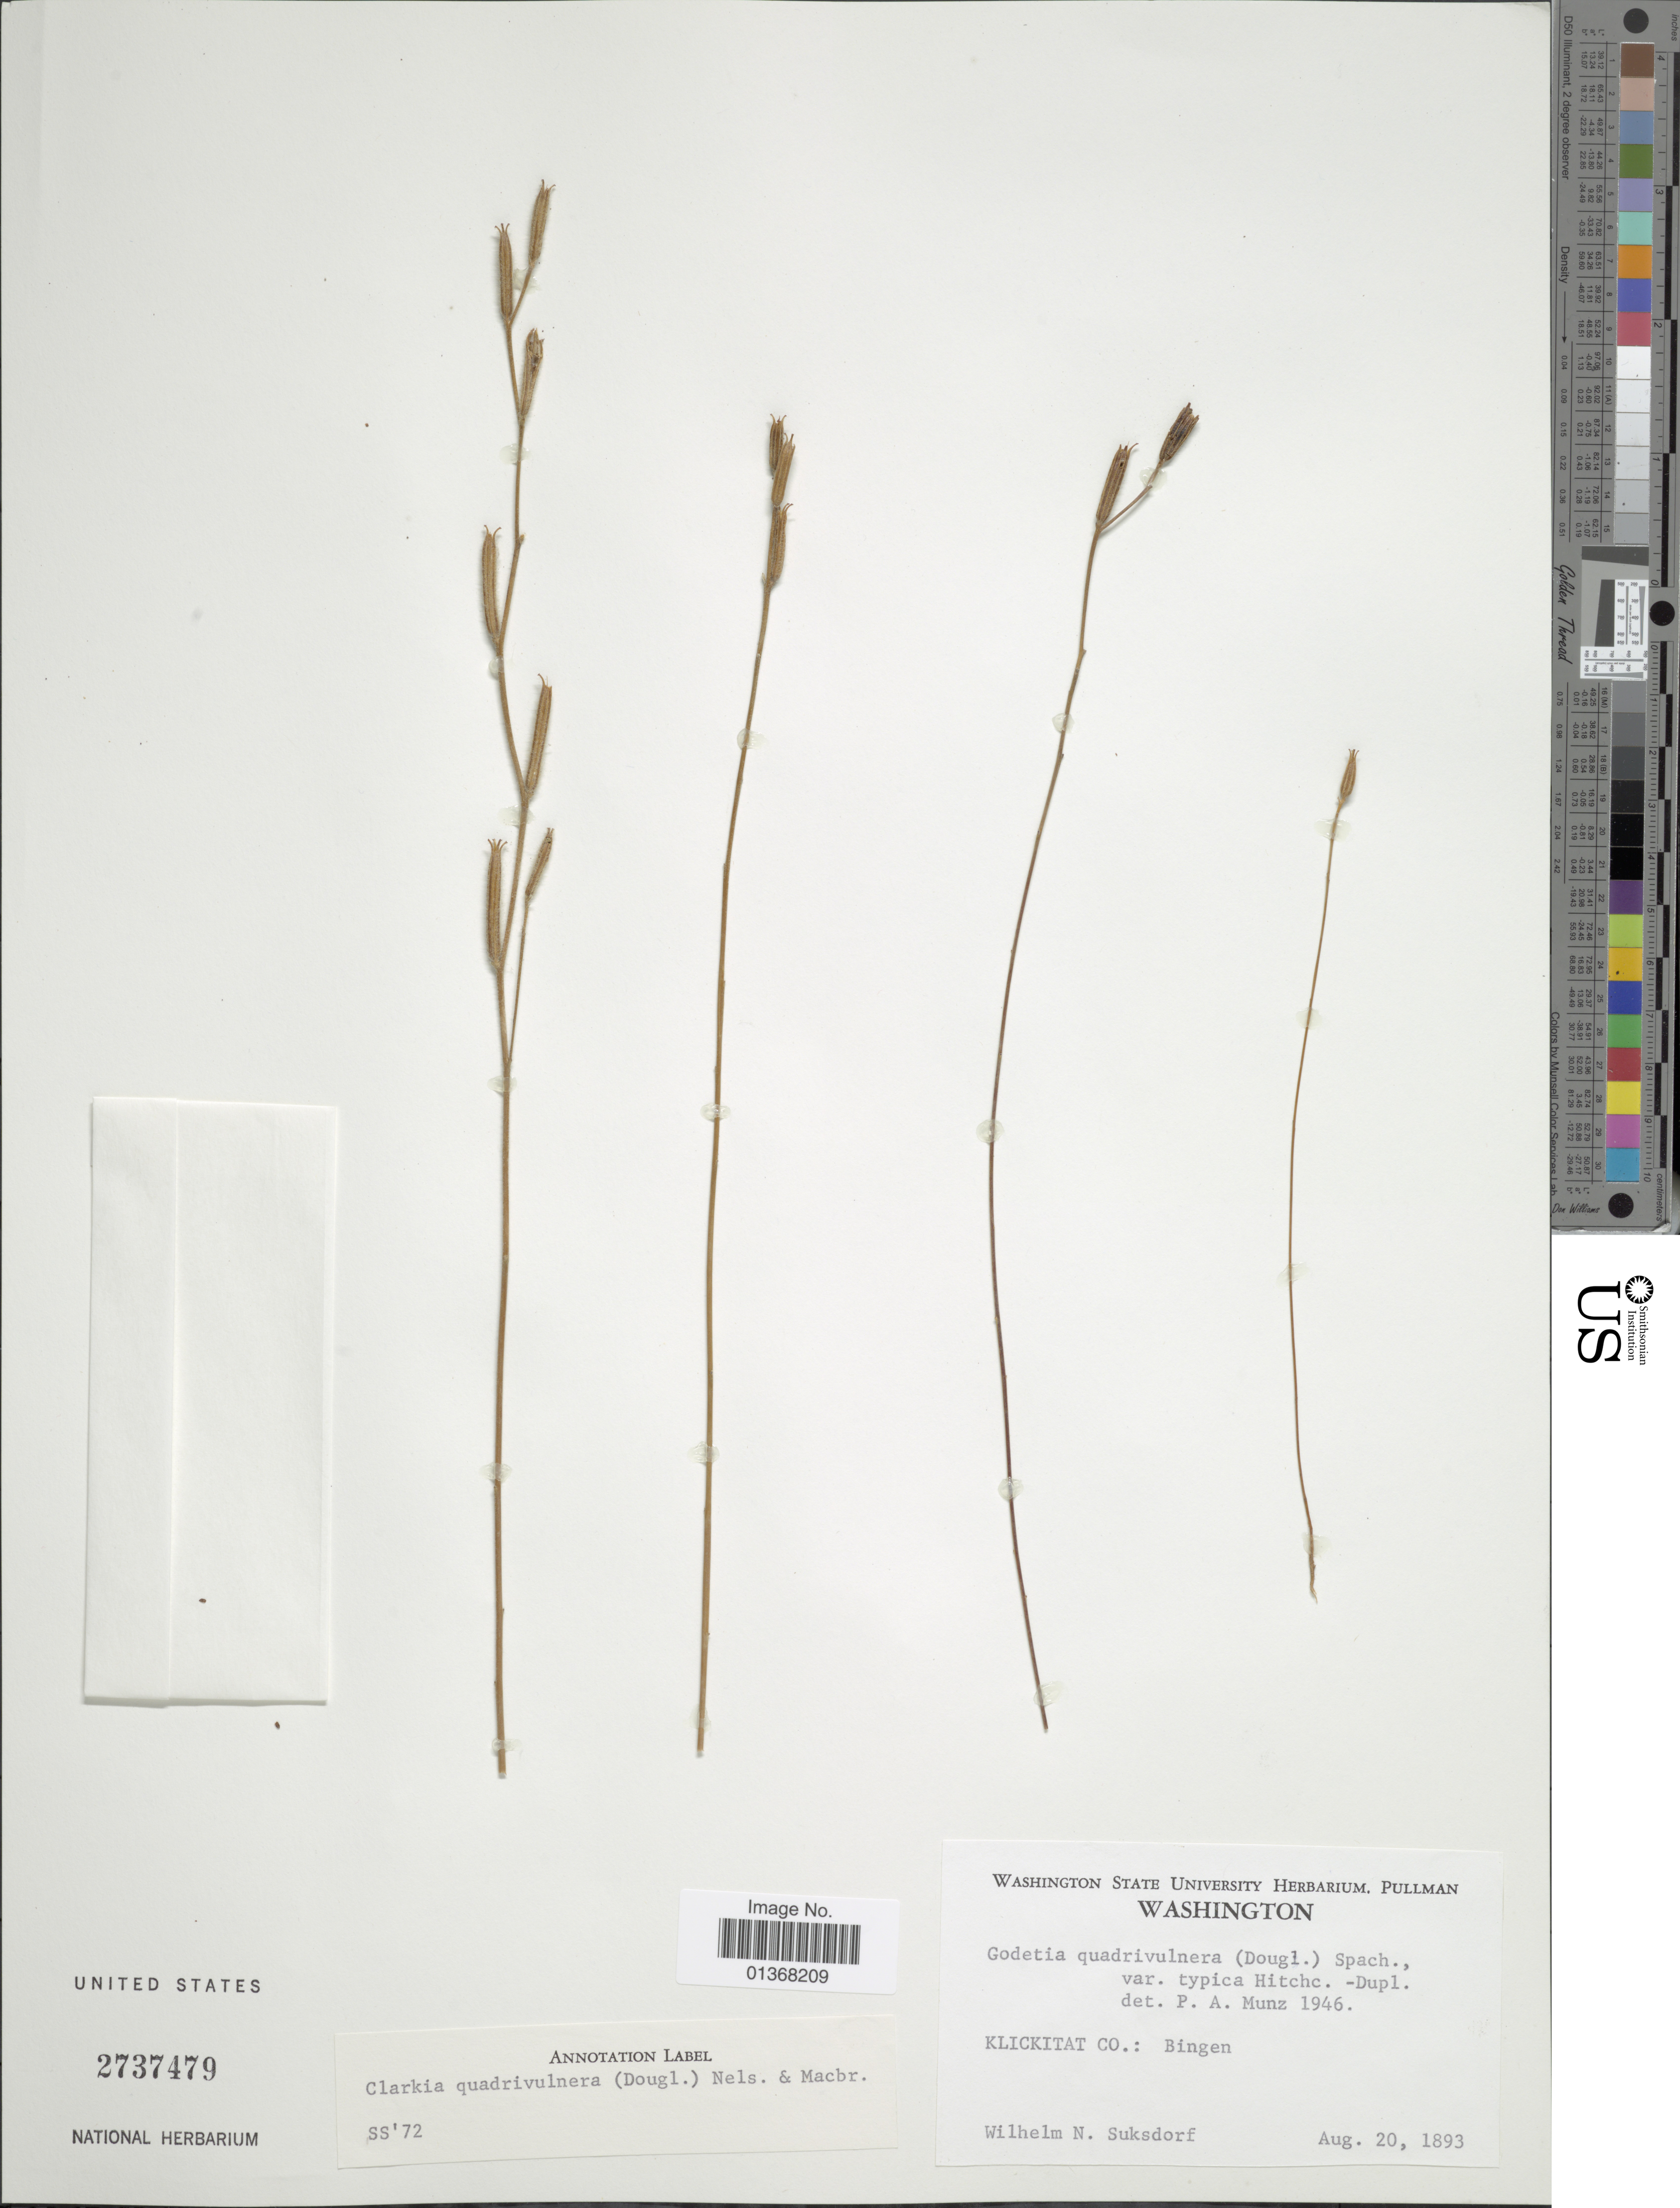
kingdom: Plantae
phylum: Tracheophyta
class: Magnoliopsida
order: Myrtales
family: Onagraceae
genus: Clarkia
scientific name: Clarkia pulchella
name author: Pursh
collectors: W. N. Suksdorf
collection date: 1893-08-20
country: United States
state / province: Washington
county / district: Klickitat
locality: Klickitat Co.: Bingen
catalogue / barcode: US 2737479